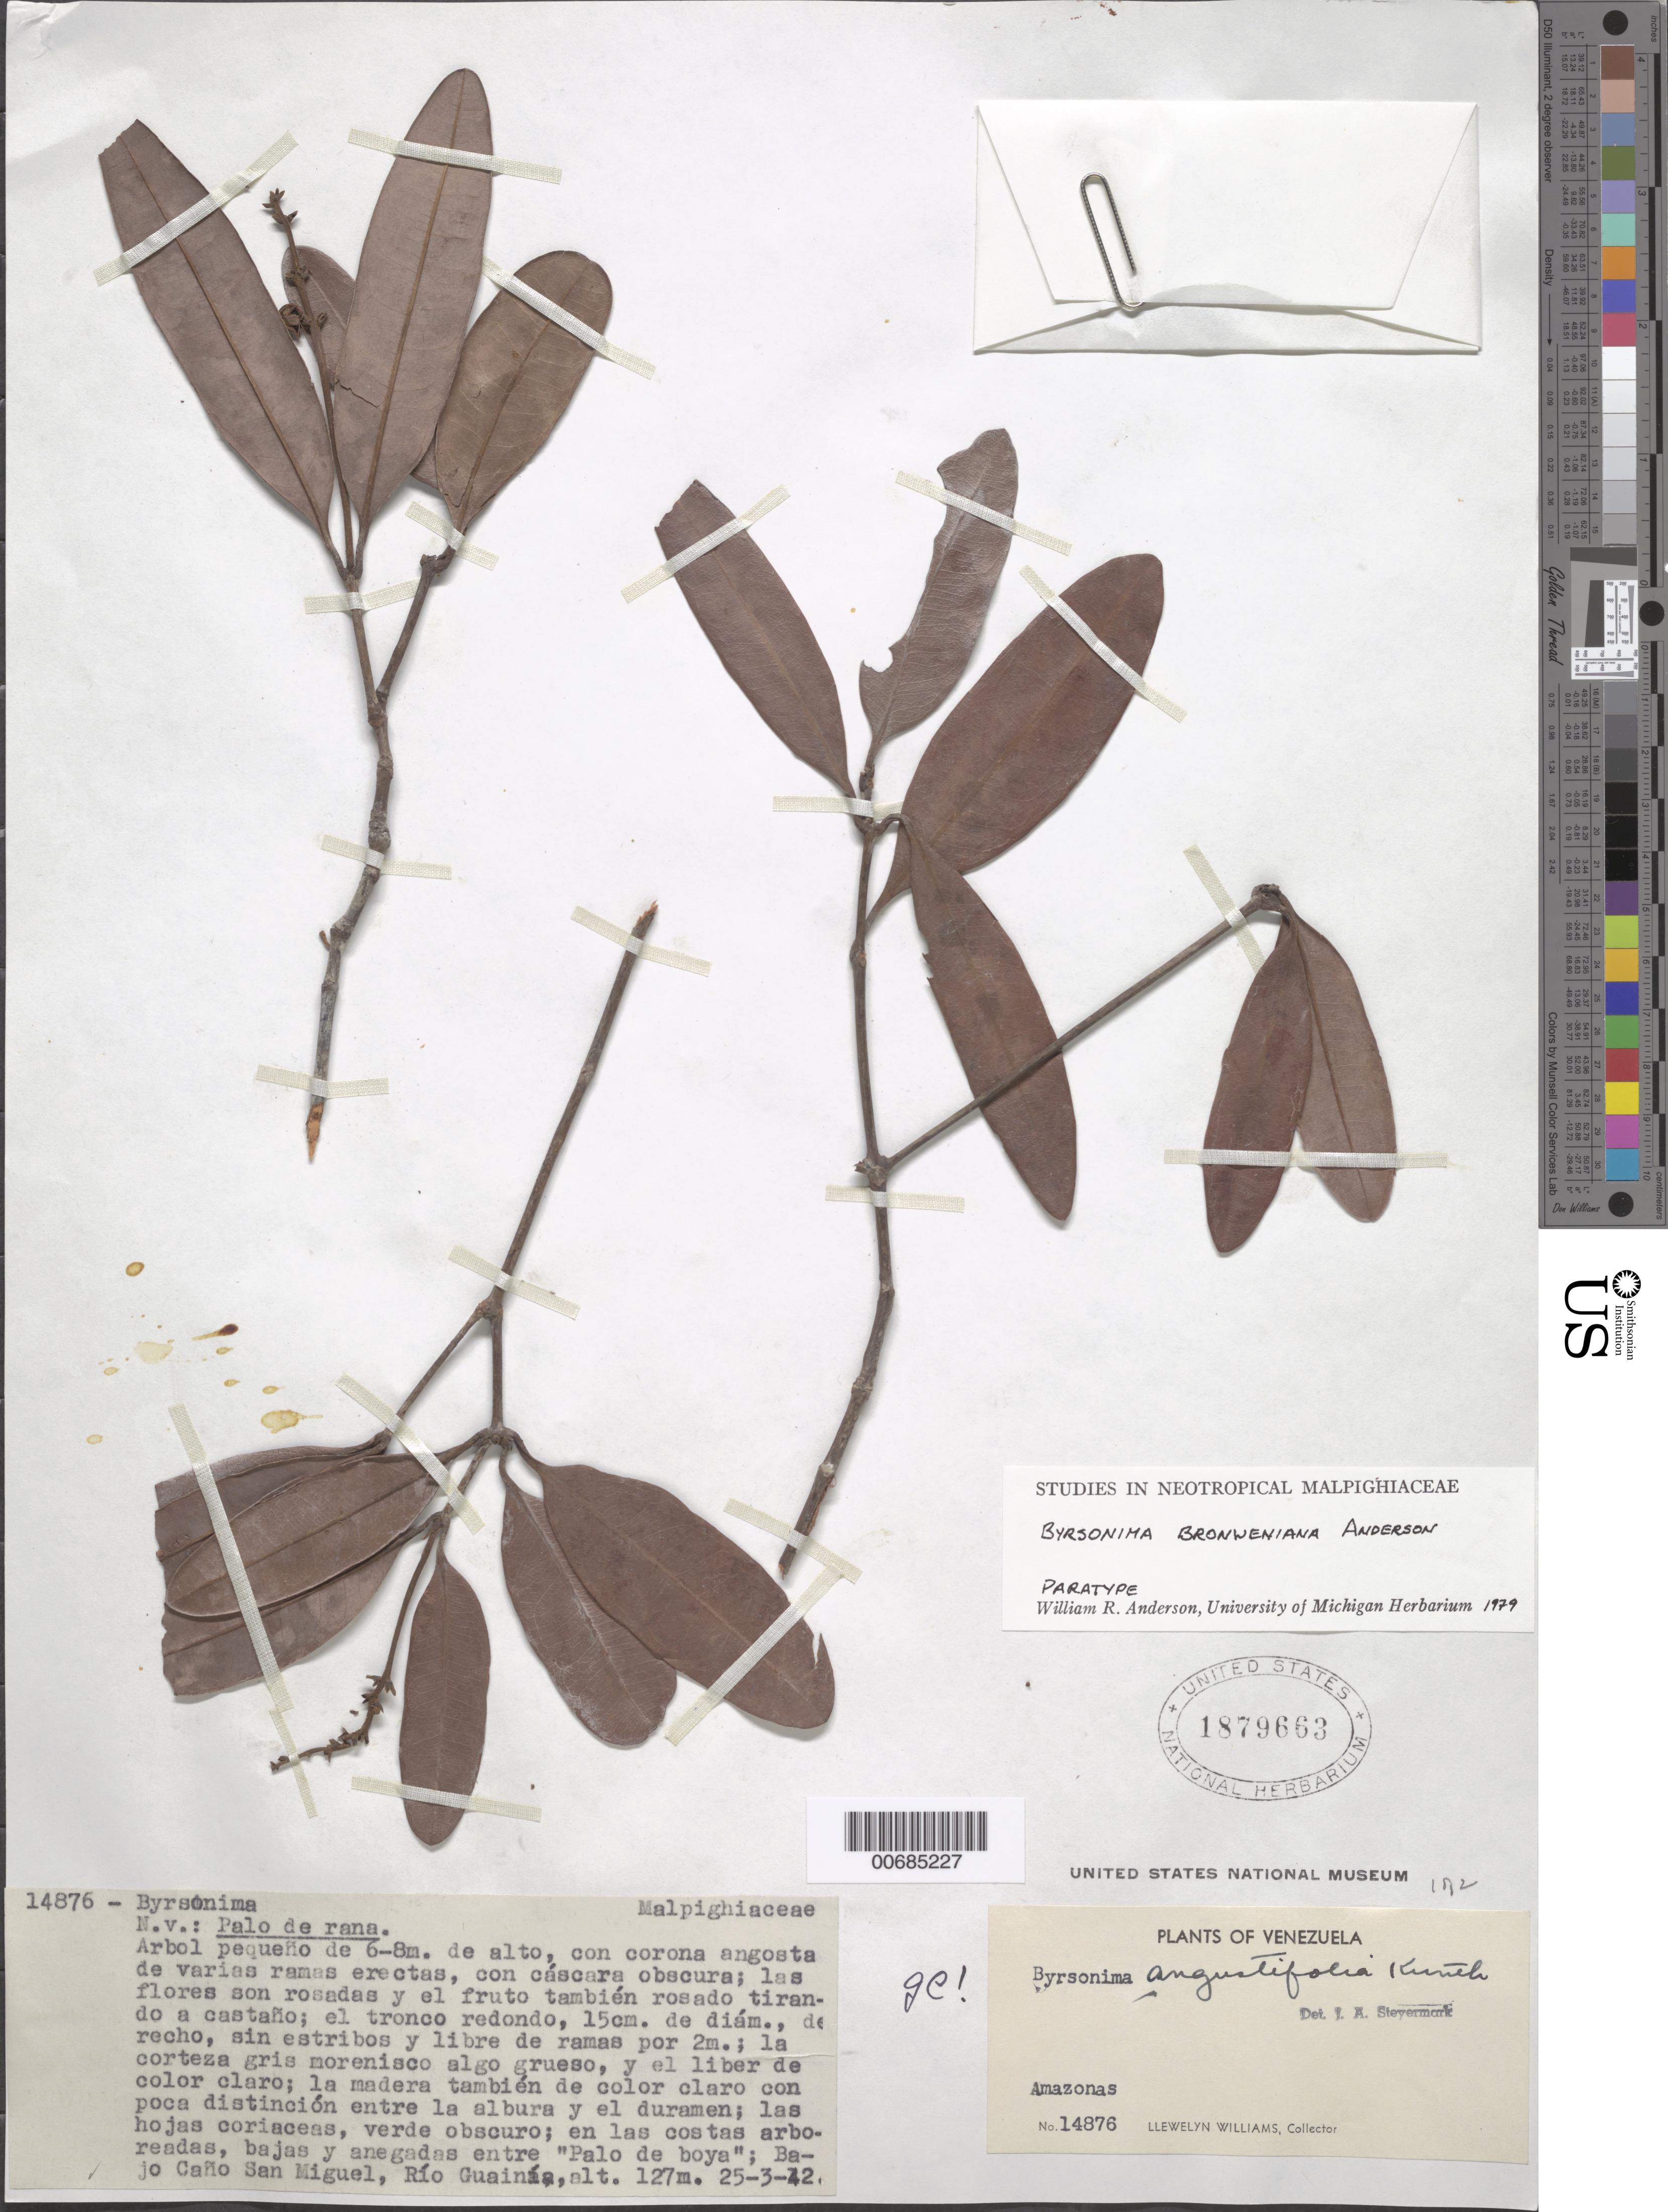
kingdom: Plantae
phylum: Tracheophyta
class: Magnoliopsida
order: Malpighiales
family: Malpighiaceae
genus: Byrsonima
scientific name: Byrsonima bronweniana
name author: W.R. Anderson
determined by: Anderson, W. R., (MICH), University of Michigan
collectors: Ll. Williams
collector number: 14876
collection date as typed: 25-Mar-42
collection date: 1942-03-25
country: Venezuela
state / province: Amazonas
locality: San Miguel, Río Guainía, Baja Caño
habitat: En las costas arboreadas, bajas y anegadas entre palo de boya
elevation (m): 127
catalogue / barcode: US 1879663